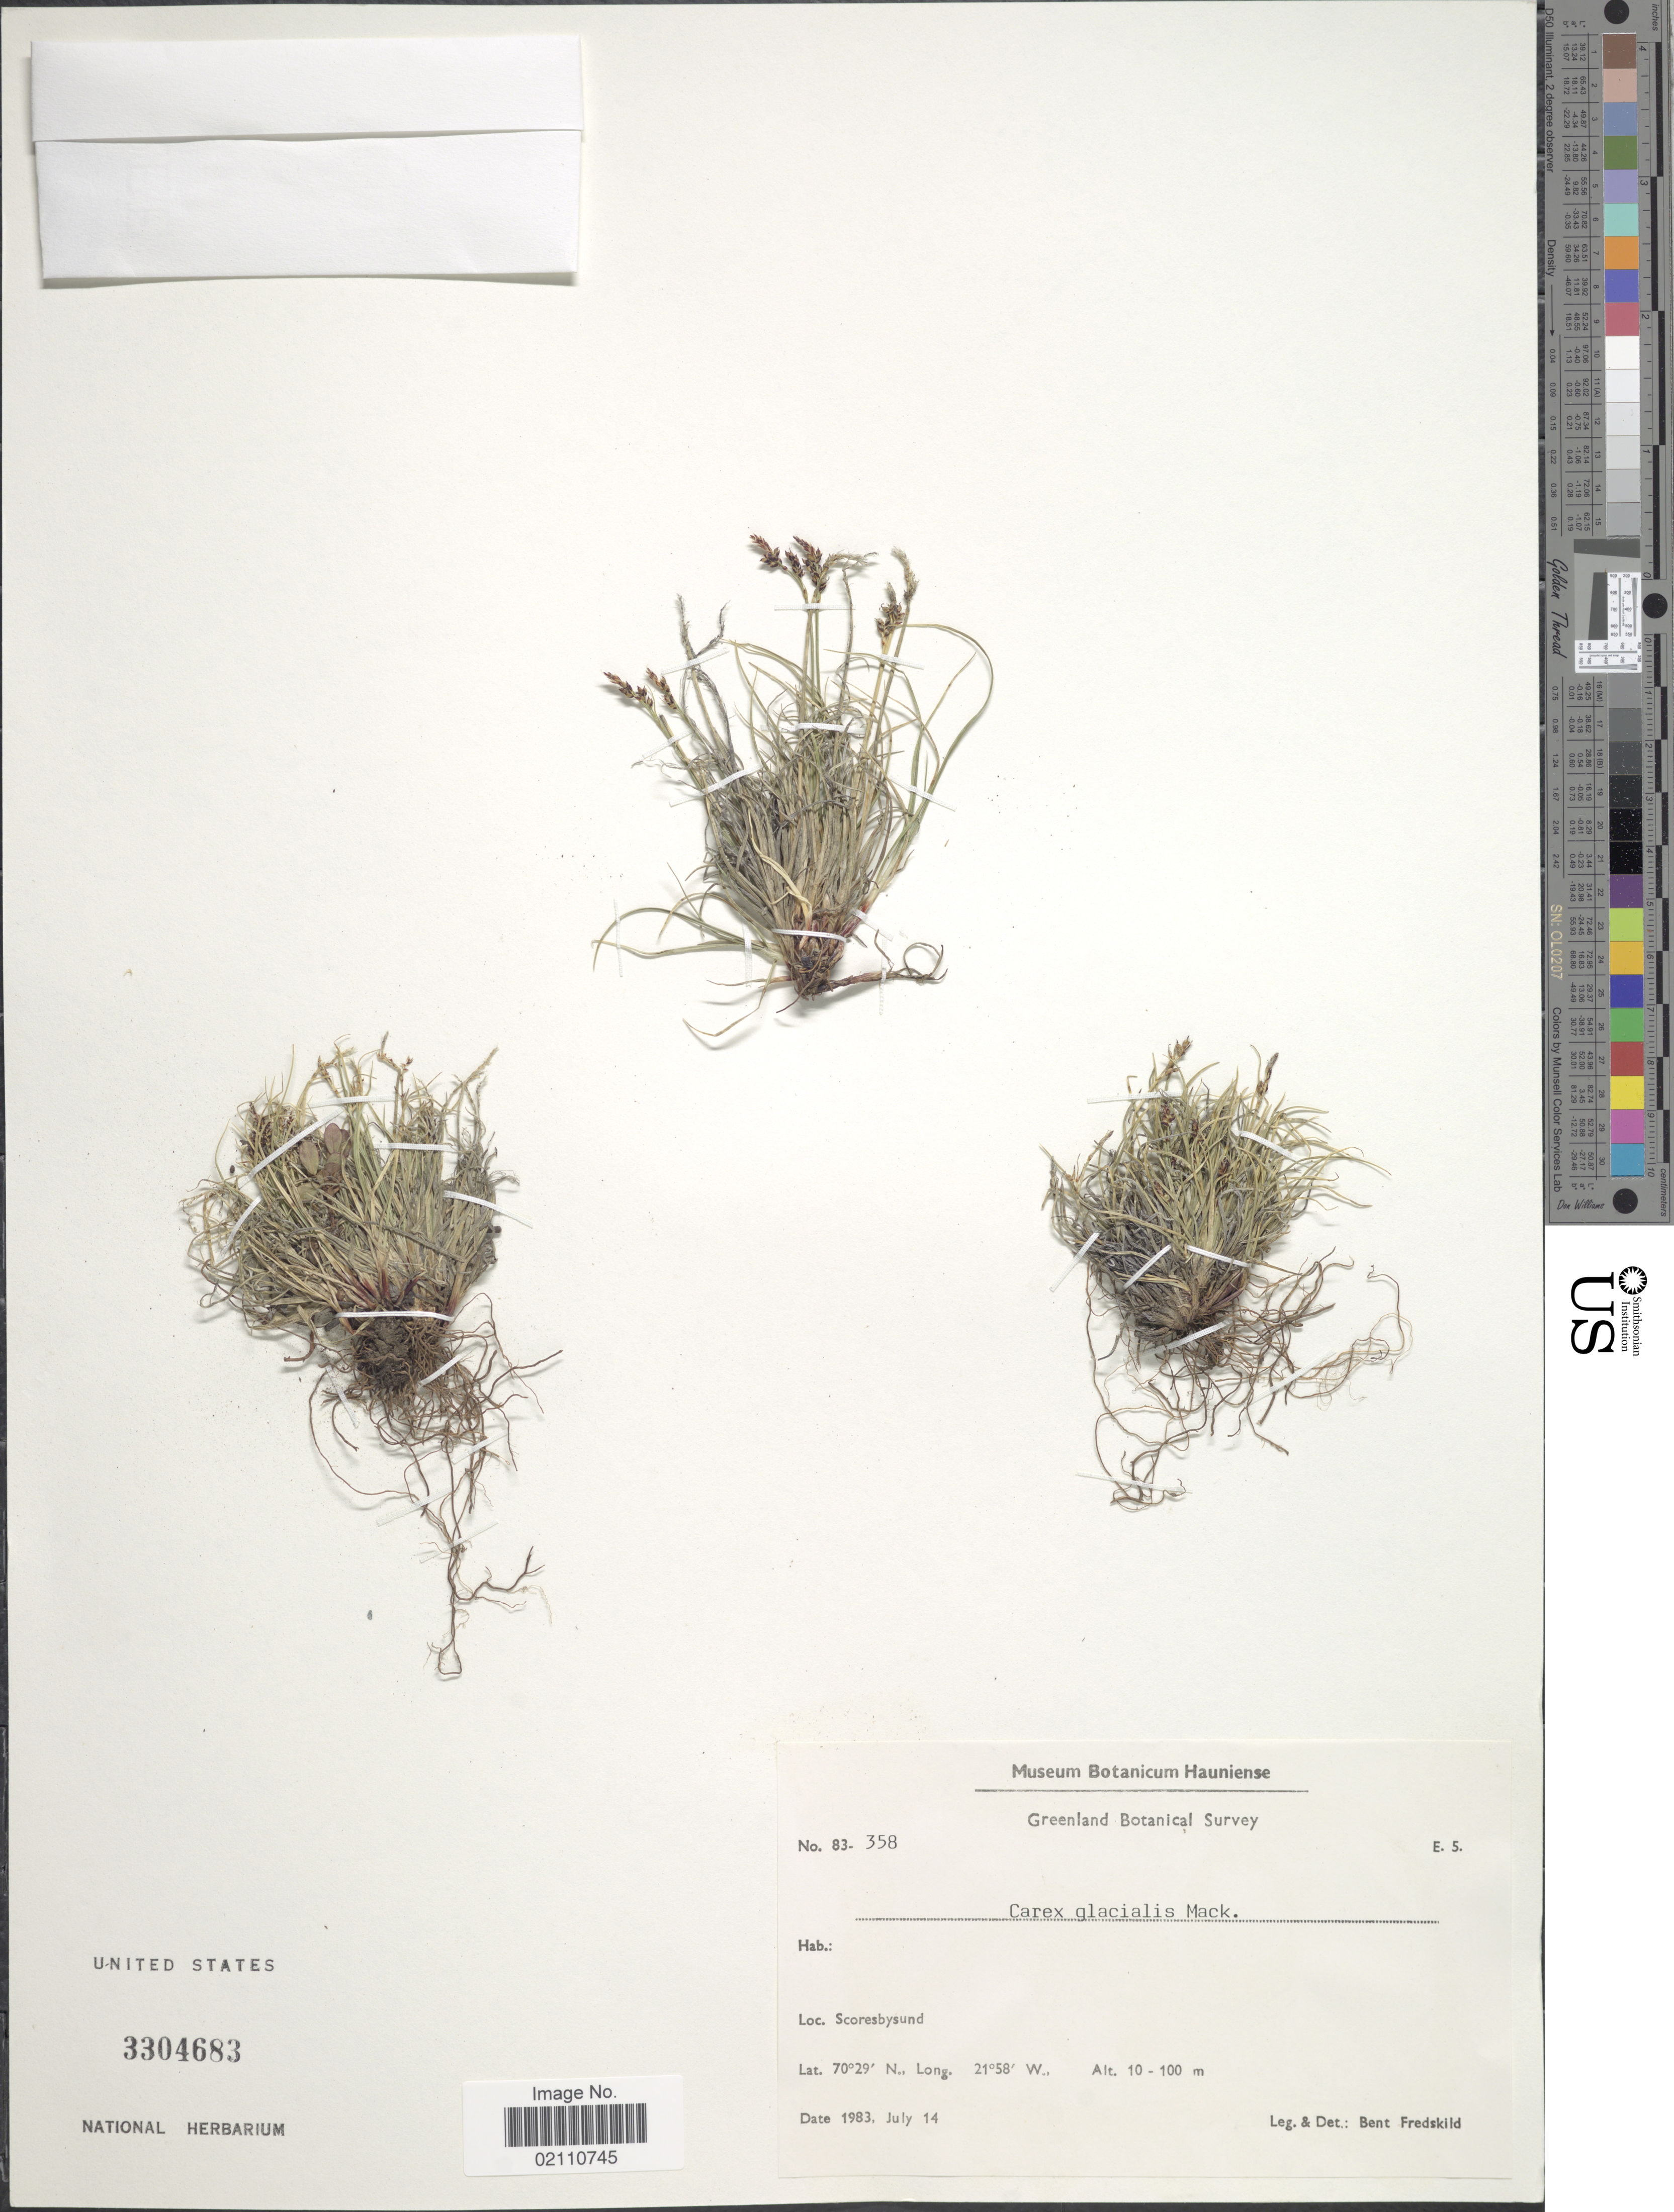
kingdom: Plantae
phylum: Tracheophyta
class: Liliopsida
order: Poales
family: Cyperaceae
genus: Carex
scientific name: Carex glacialis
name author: Mack.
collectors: B. Fredskild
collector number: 83.358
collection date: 1983-07-14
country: Greenland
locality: Scoresbysund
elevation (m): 10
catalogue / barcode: US 3304683